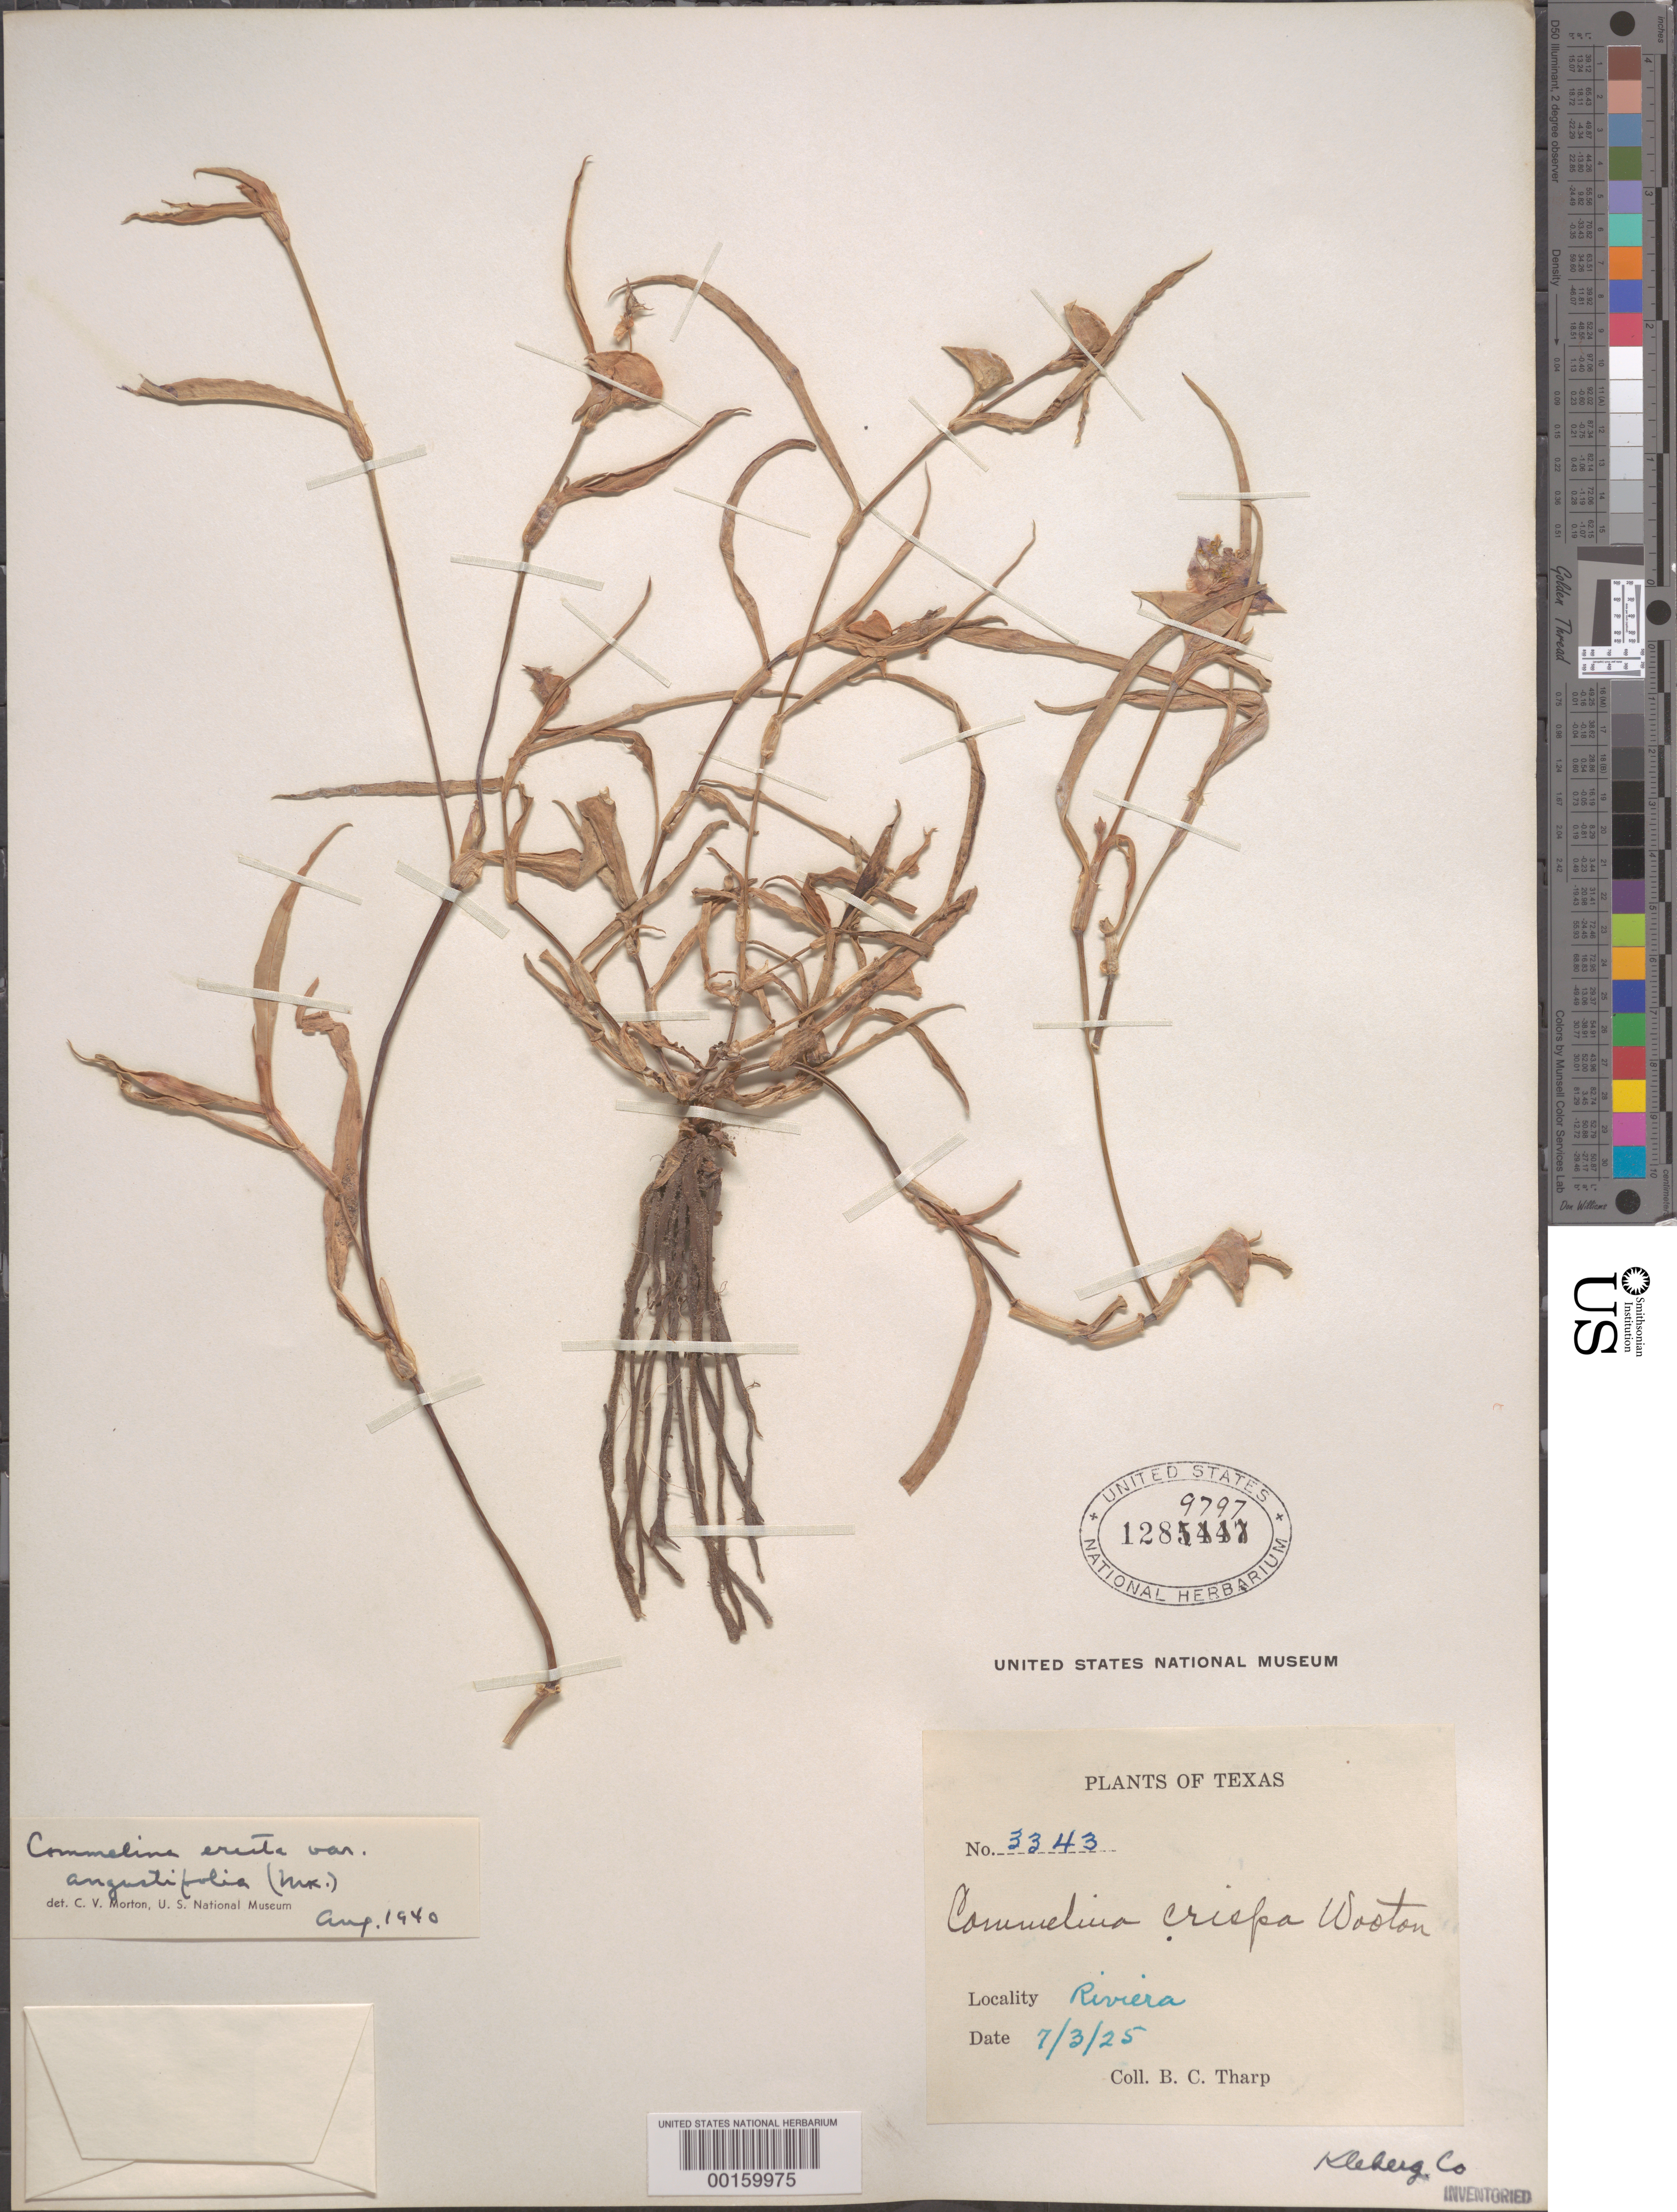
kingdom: Plantae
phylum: Tracheophyta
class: Liliopsida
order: Commelinales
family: Commelinaceae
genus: Commelina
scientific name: Commelina erecta var. angustifolia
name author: (Michx.) Fernald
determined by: Morton, C. V.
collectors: B. C. Tharp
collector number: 3343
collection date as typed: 03 Jul 1925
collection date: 1925-07-03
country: United States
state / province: Texas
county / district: Kleburg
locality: Riviera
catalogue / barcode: US 1289797